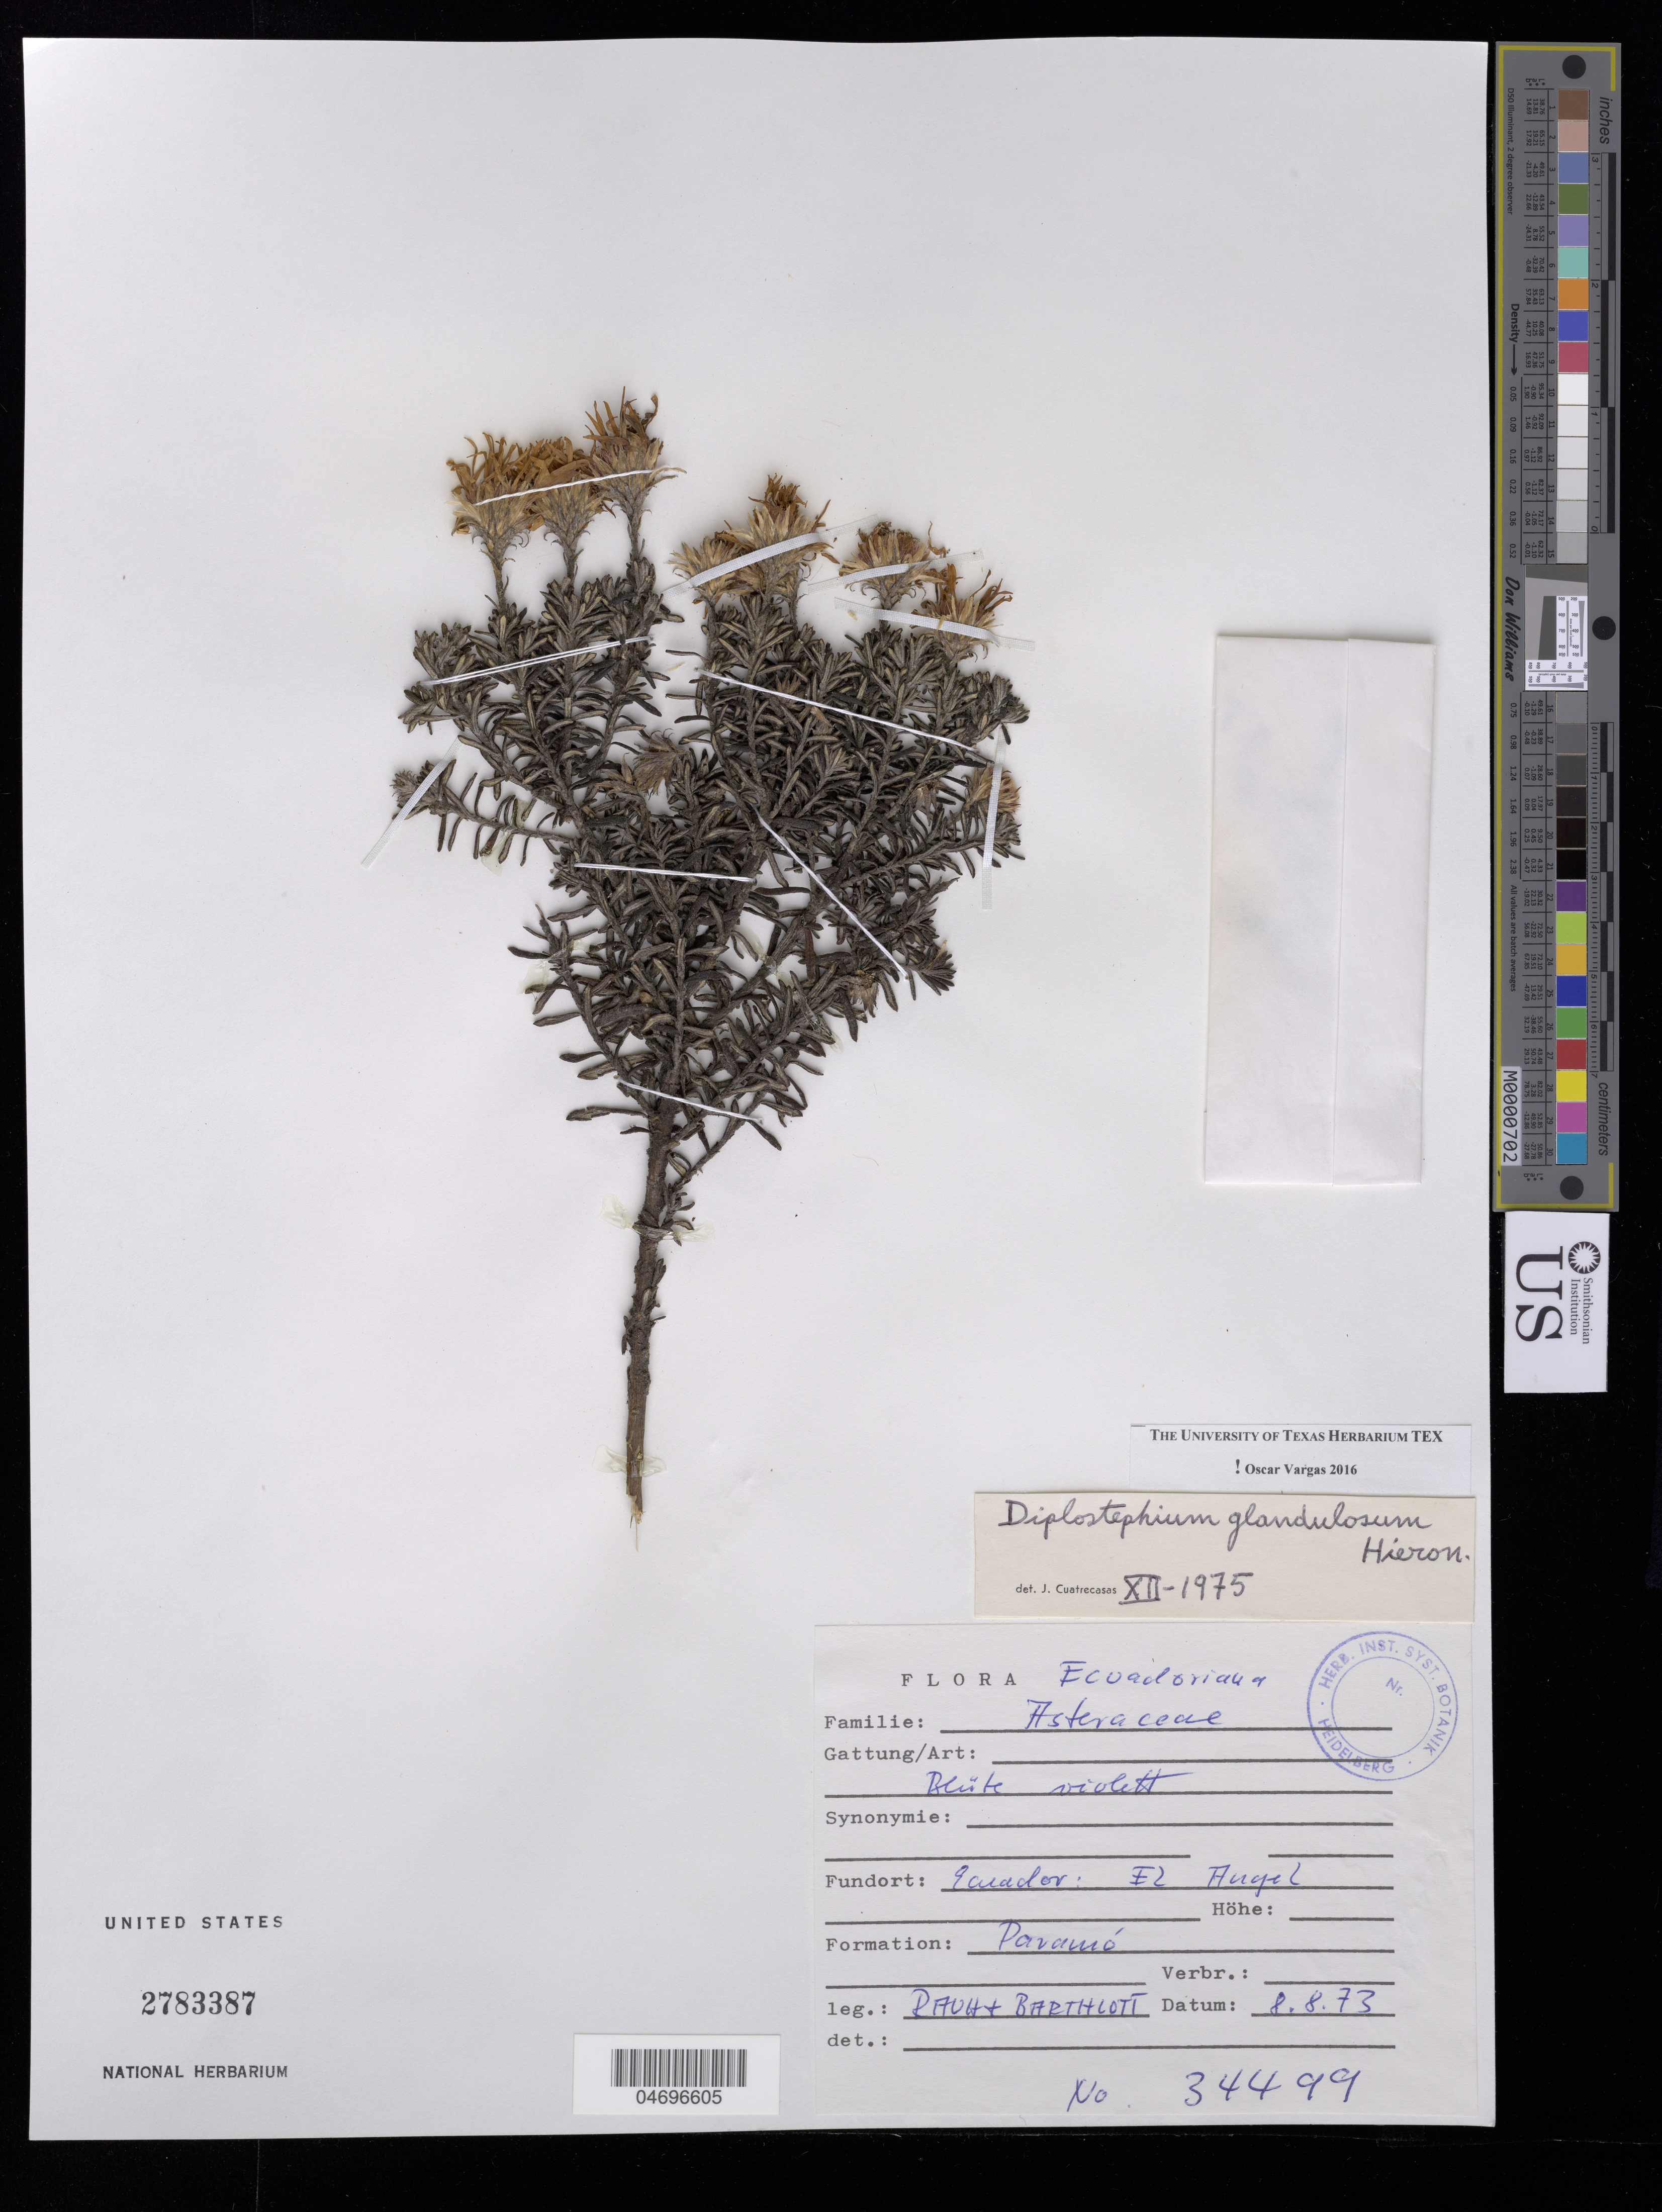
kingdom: Plantae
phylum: Tracheophyta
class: Magnoliopsida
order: Asterales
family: Asteraceae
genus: Diplostephium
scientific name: Diplostephium glandulosum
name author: Hieron.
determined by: Vargas, Oscar M.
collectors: -. Rauh & W. Barthlott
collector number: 34499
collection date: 1973-08-08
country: Ecuador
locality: El Angel, Paramo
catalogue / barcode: US 2783387